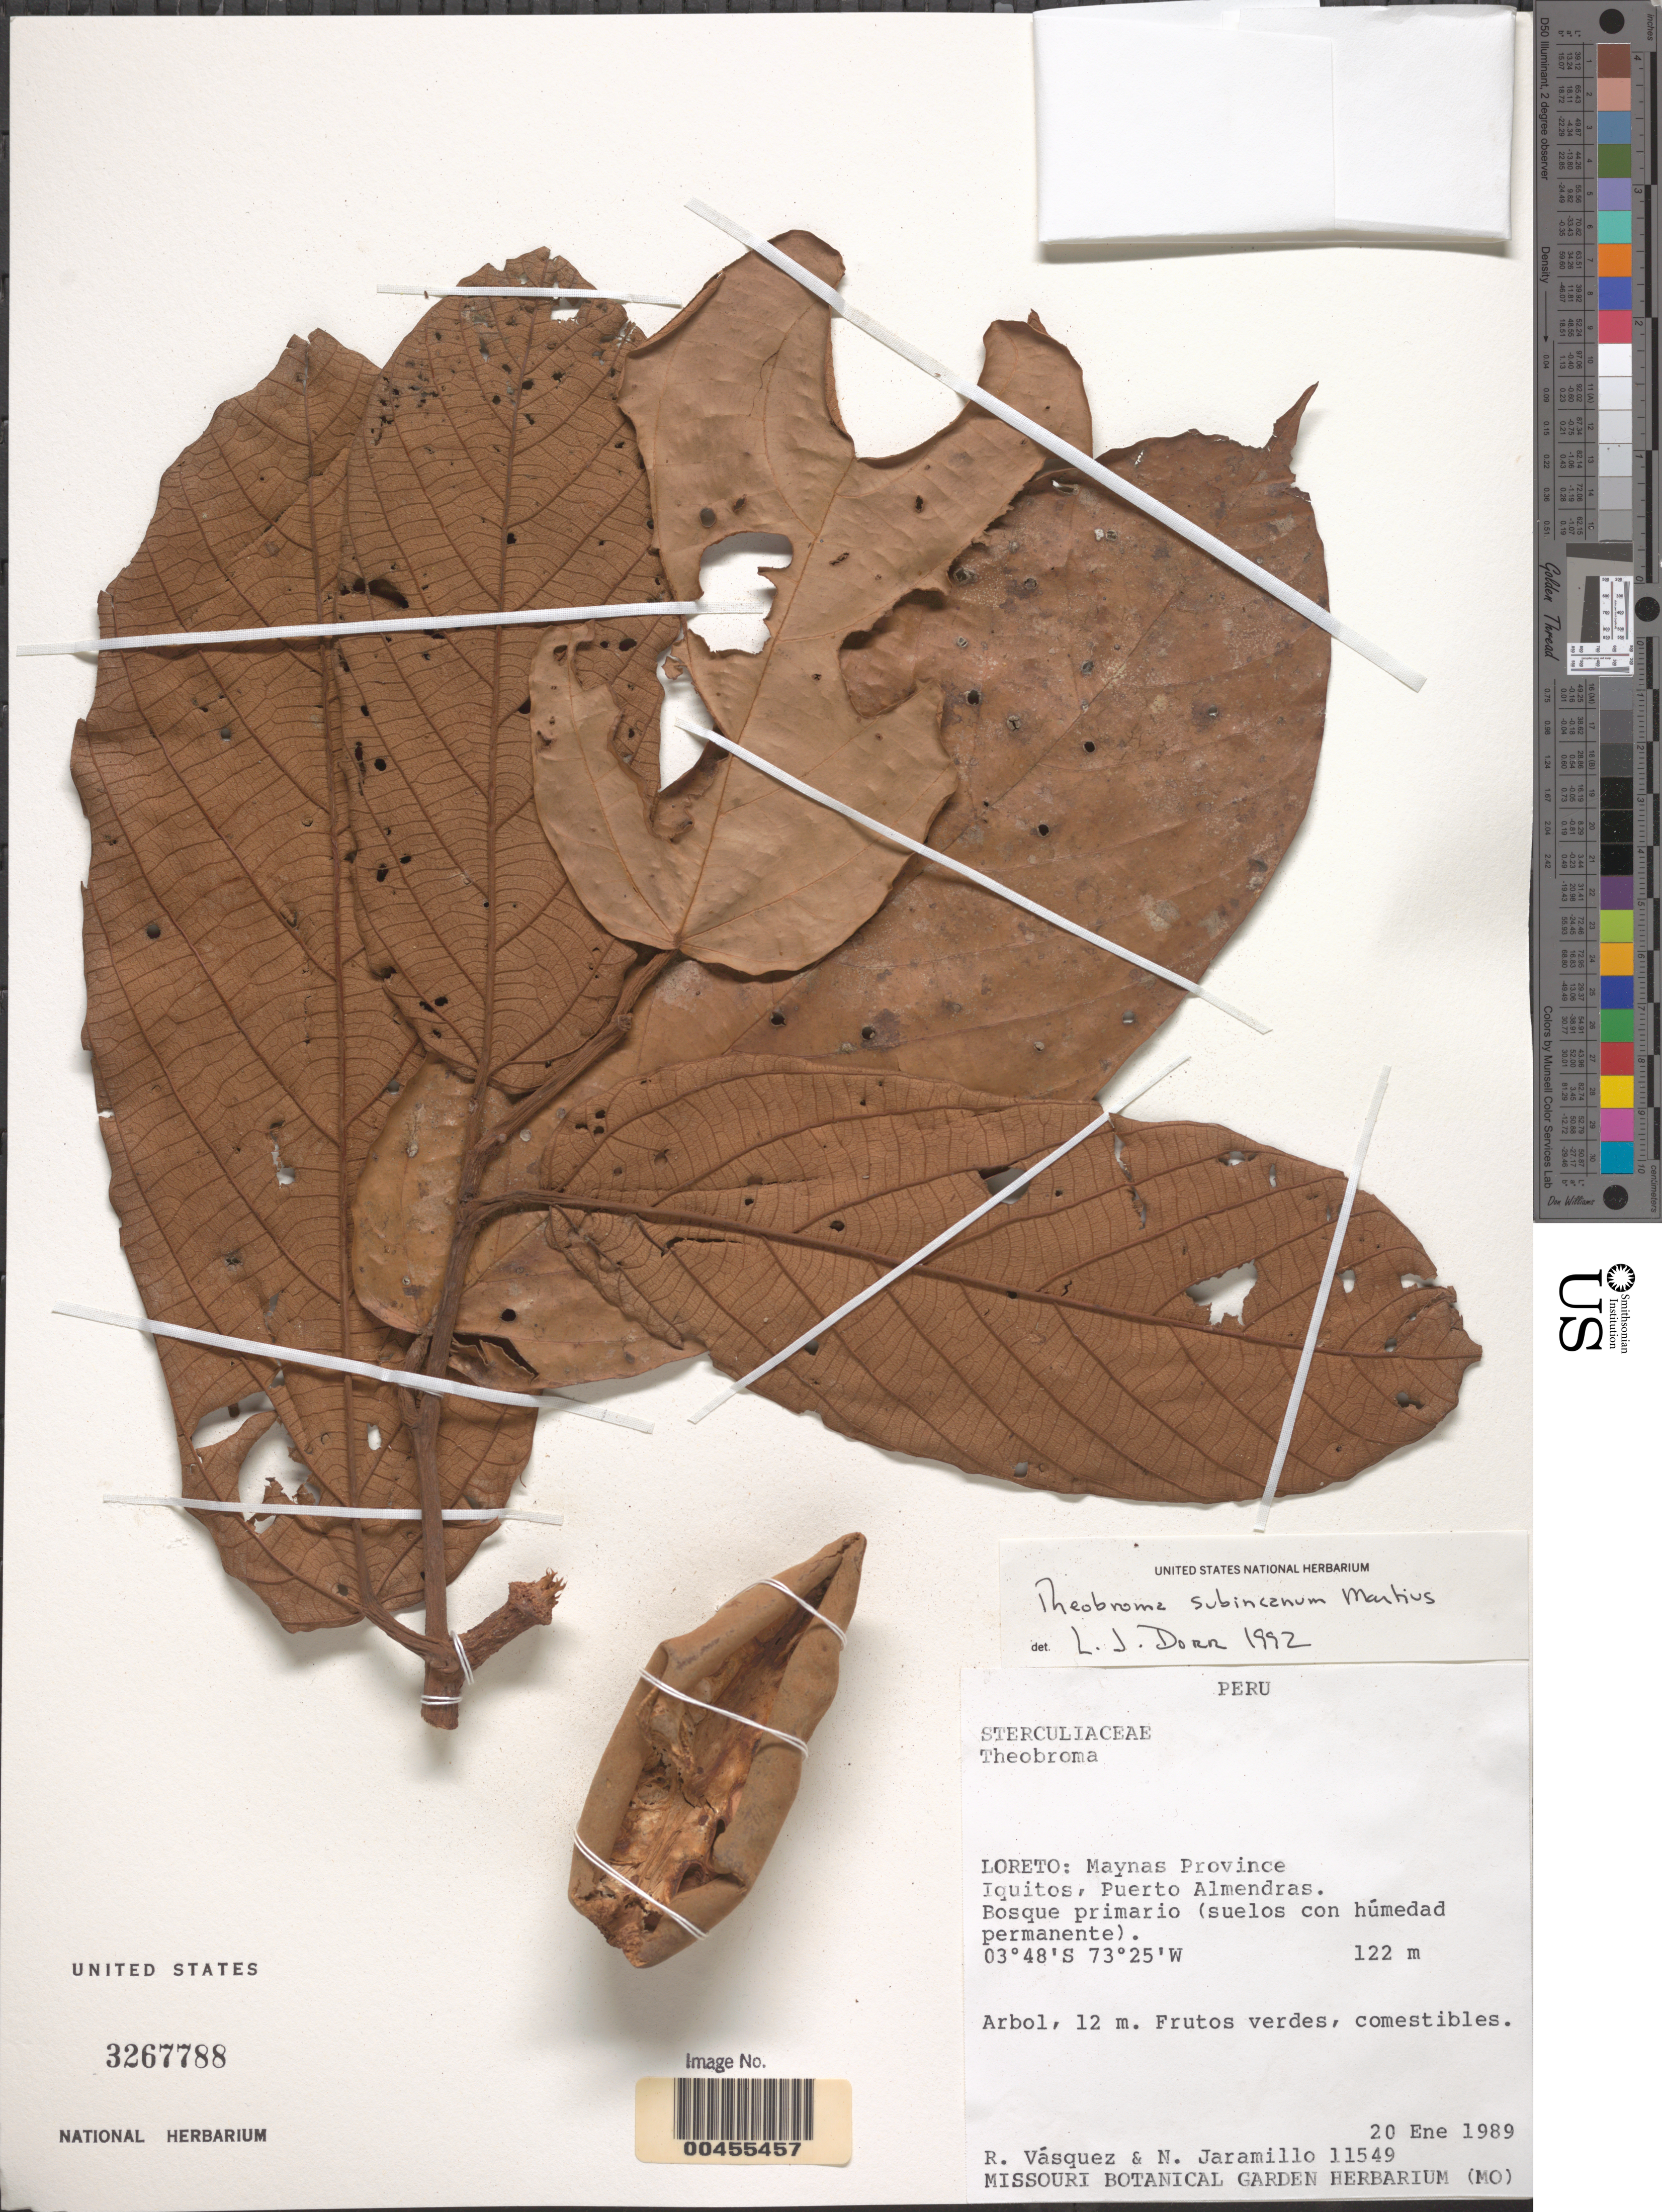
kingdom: Plantae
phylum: Tracheophyta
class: Magnoliopsida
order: Malvales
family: Malvaceae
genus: Theobroma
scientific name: Theobroma subincanum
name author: Mart.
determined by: Dorr, L. J., (BOT), Smithsonian Institution - National Museum of Natural History (UNITED STATES)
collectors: R. Vásquez & N. Jaramillo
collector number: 11549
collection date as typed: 20 Jan 1989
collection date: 1989-01-20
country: Peru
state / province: Loreto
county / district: Maynas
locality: Iquitos, Puerto Almendras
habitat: Bosque primario (suelos con húmedad permanente)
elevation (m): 122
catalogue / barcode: US 3267788